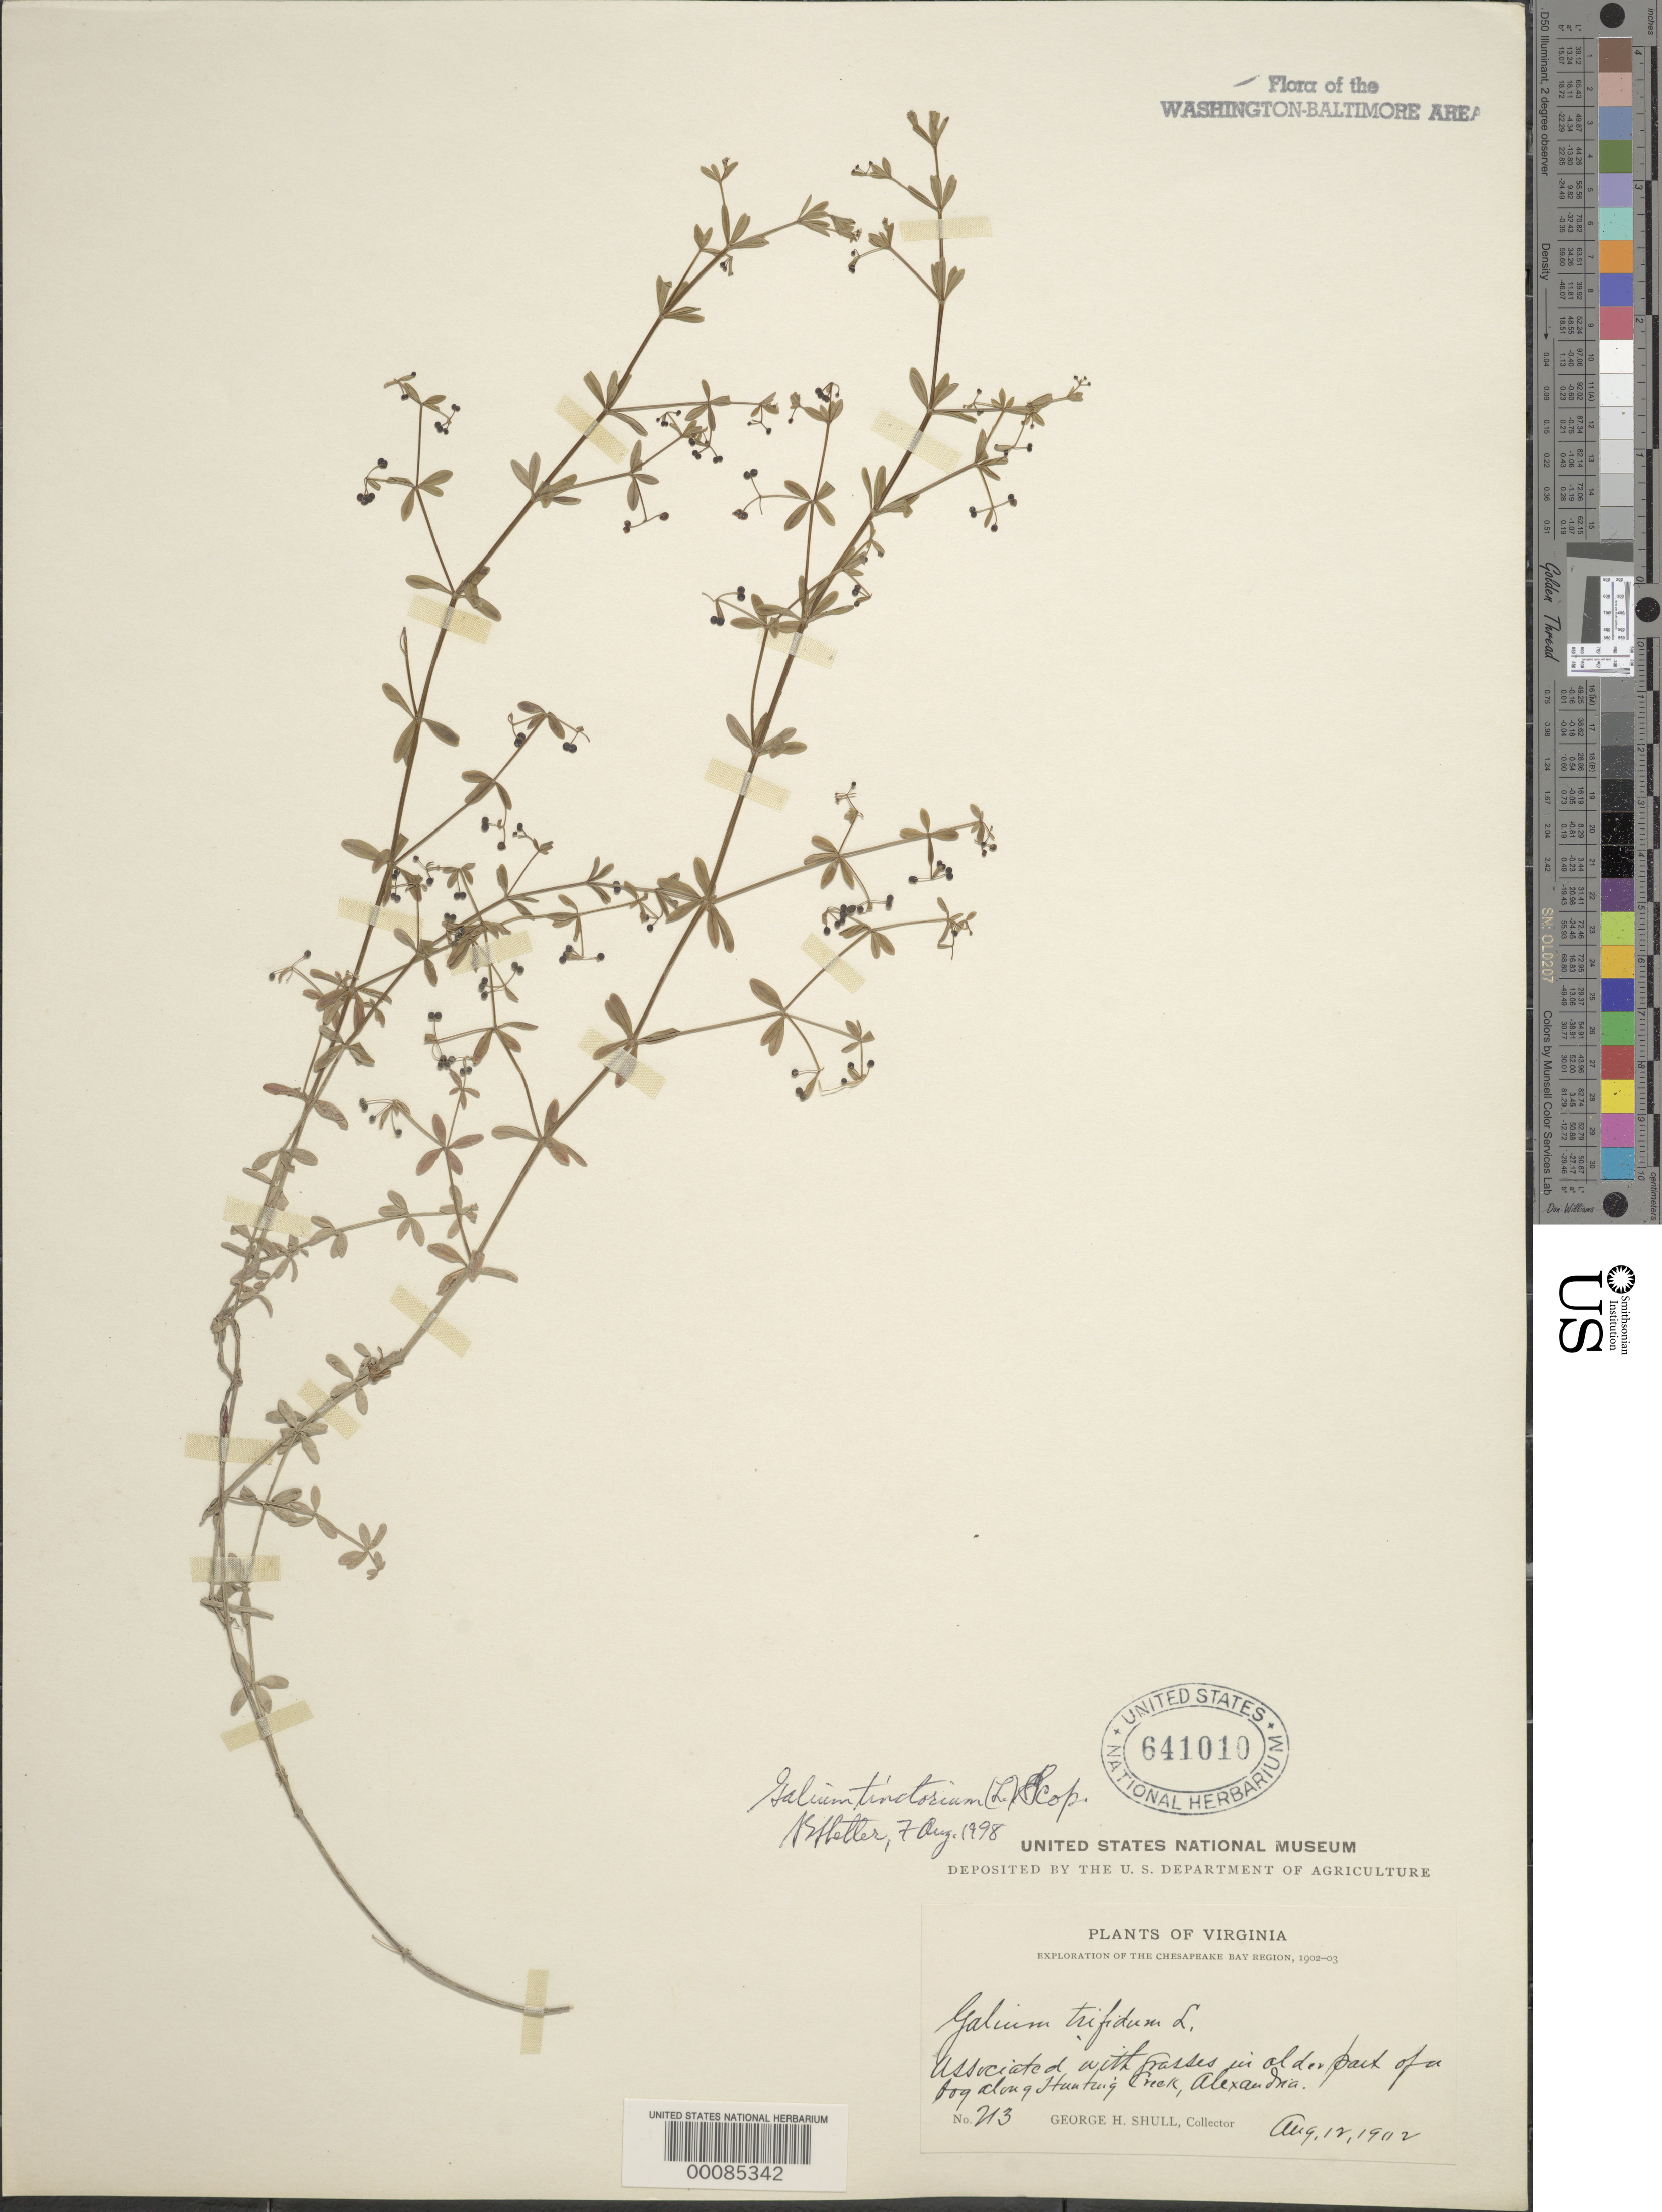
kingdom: Plantae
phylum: Tracheophyta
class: Magnoliopsida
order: Gentianales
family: Rubiaceae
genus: Galium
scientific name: Galium tinctorium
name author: (L.) Scop.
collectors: G. H. Shull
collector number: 213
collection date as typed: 12 Aug 1902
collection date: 1902-08-12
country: United States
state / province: Virginia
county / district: Fairfax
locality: Hunting Creek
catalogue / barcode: US 641010